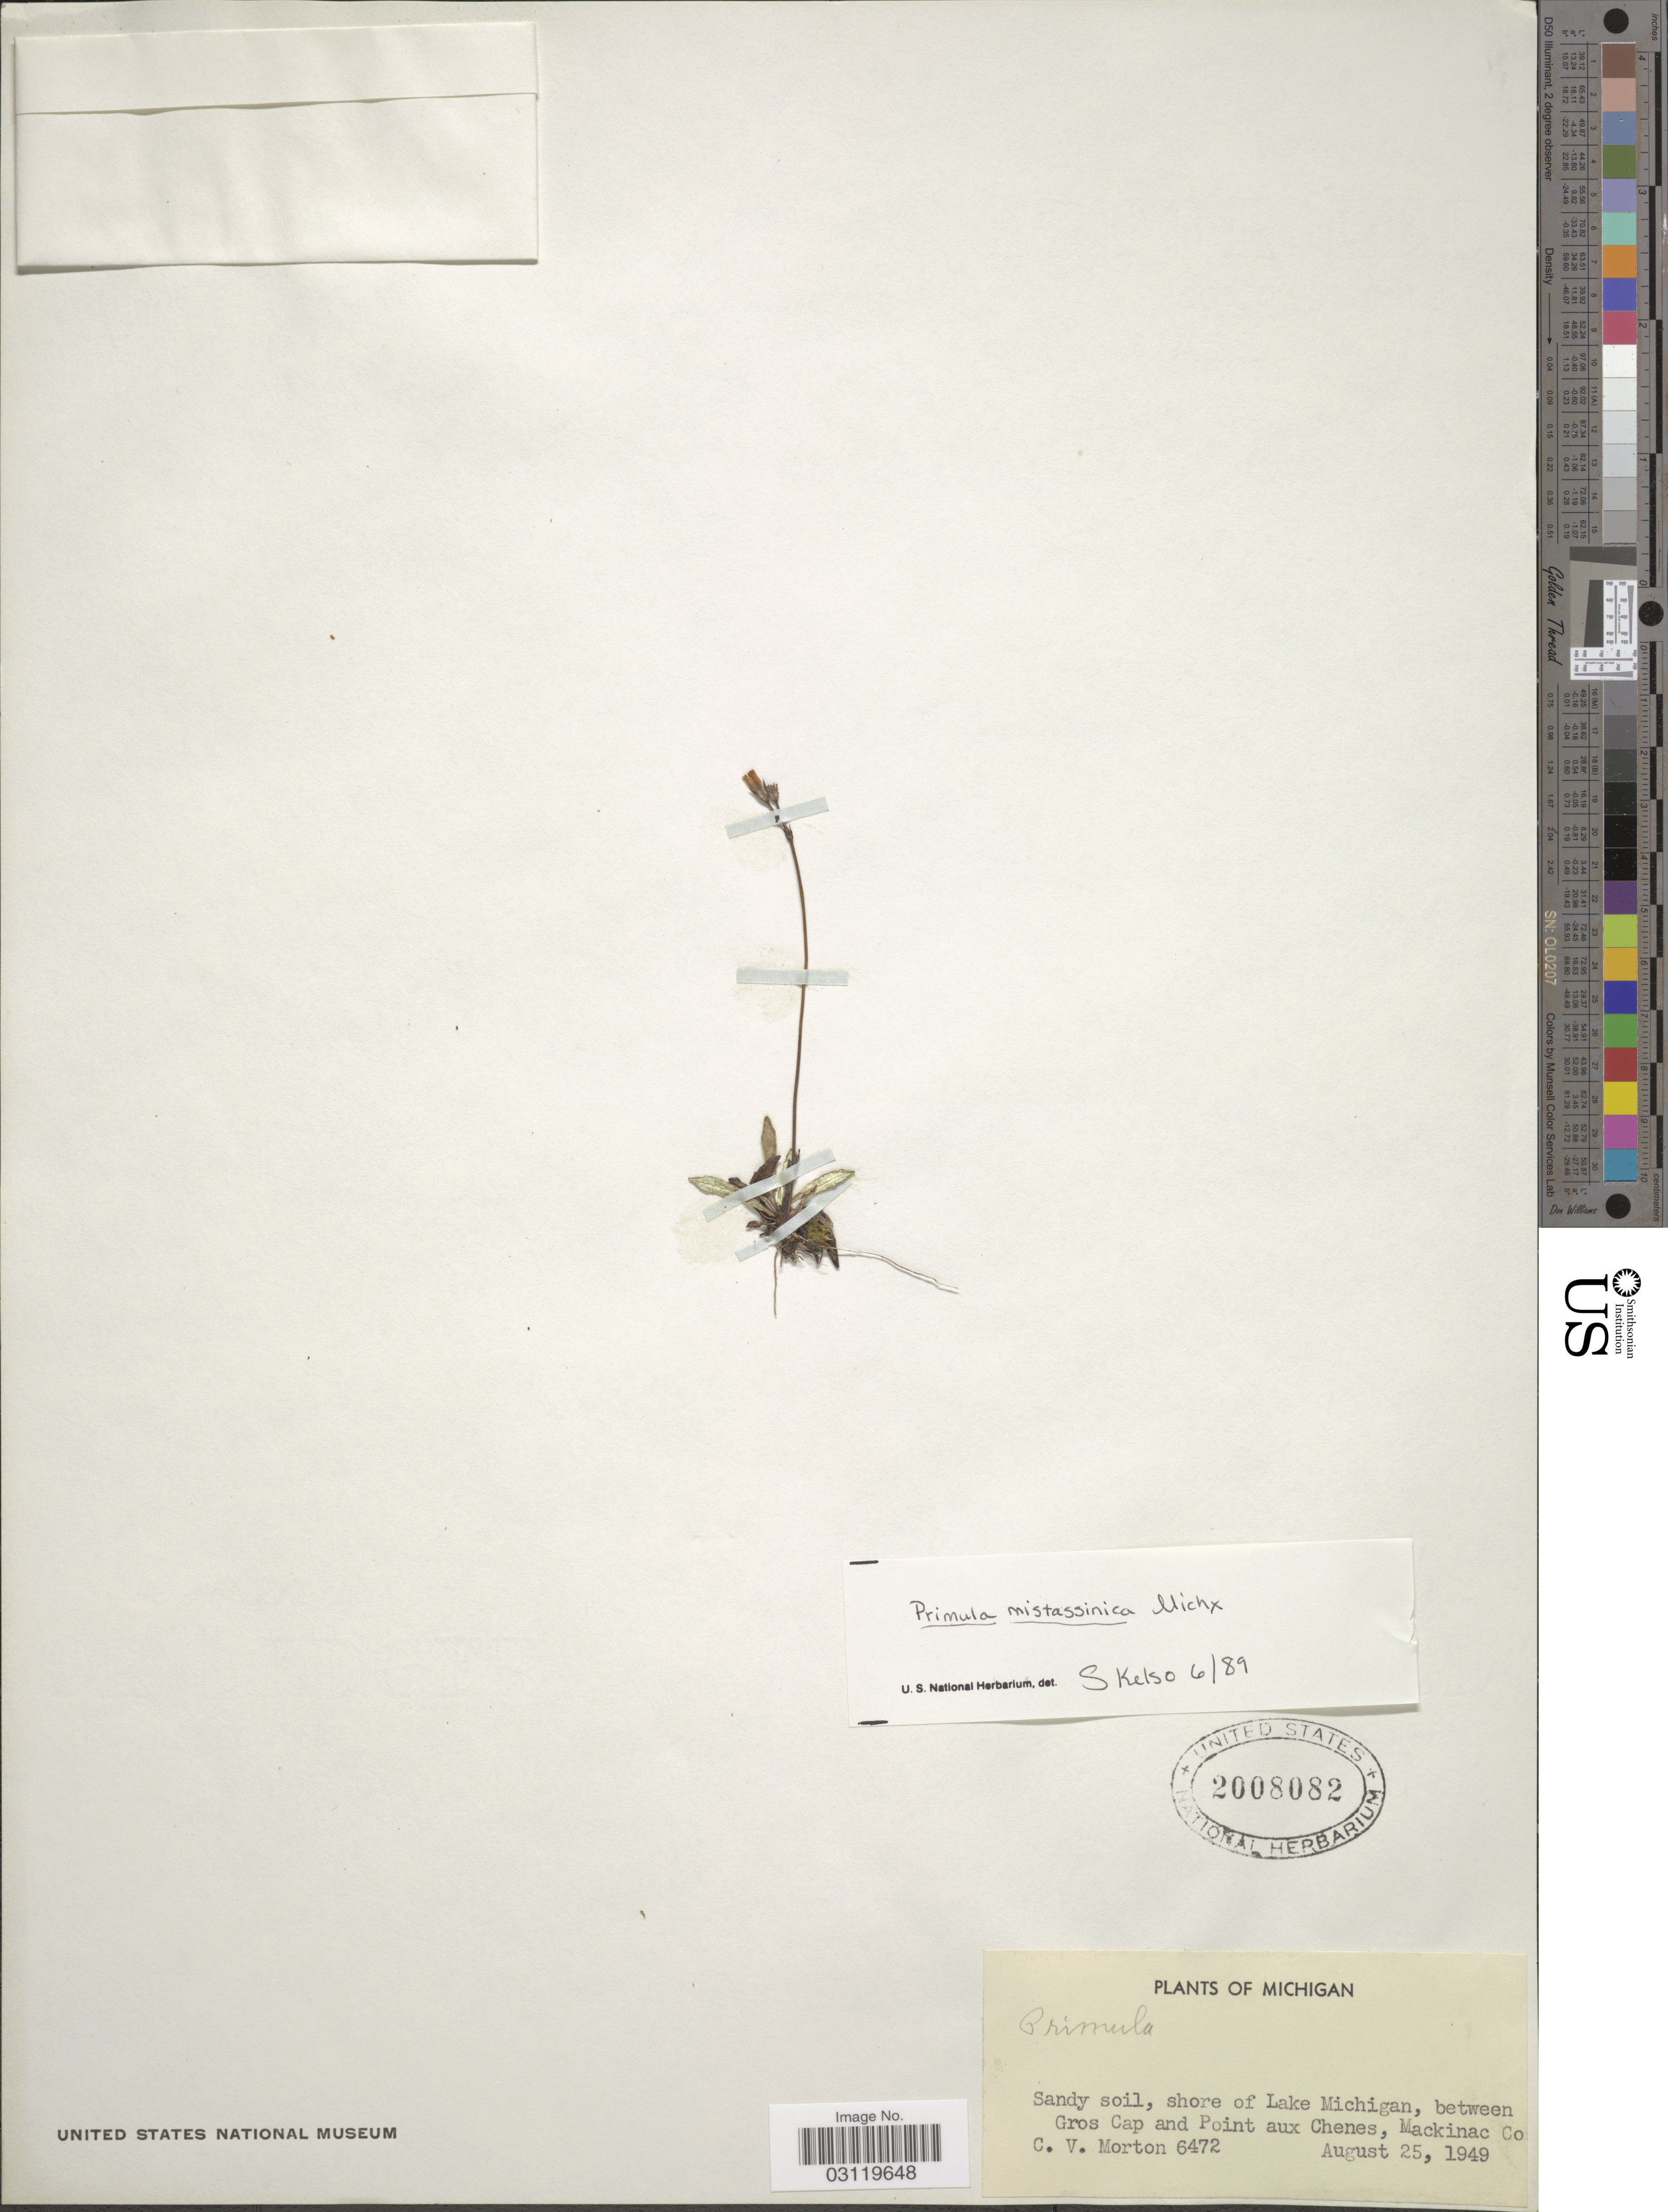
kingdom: Plantae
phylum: Tracheophyta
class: Magnoliopsida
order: Ericales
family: Primulaceae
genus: Primula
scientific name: Primula mistassinica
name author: Michx.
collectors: C. V. Morton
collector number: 6472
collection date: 1949-08-25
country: United States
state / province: Michigan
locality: Shore of Lake Michigan, between Gros Gap and Point aux Chenes, Mackinac Co.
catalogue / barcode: US 2008082